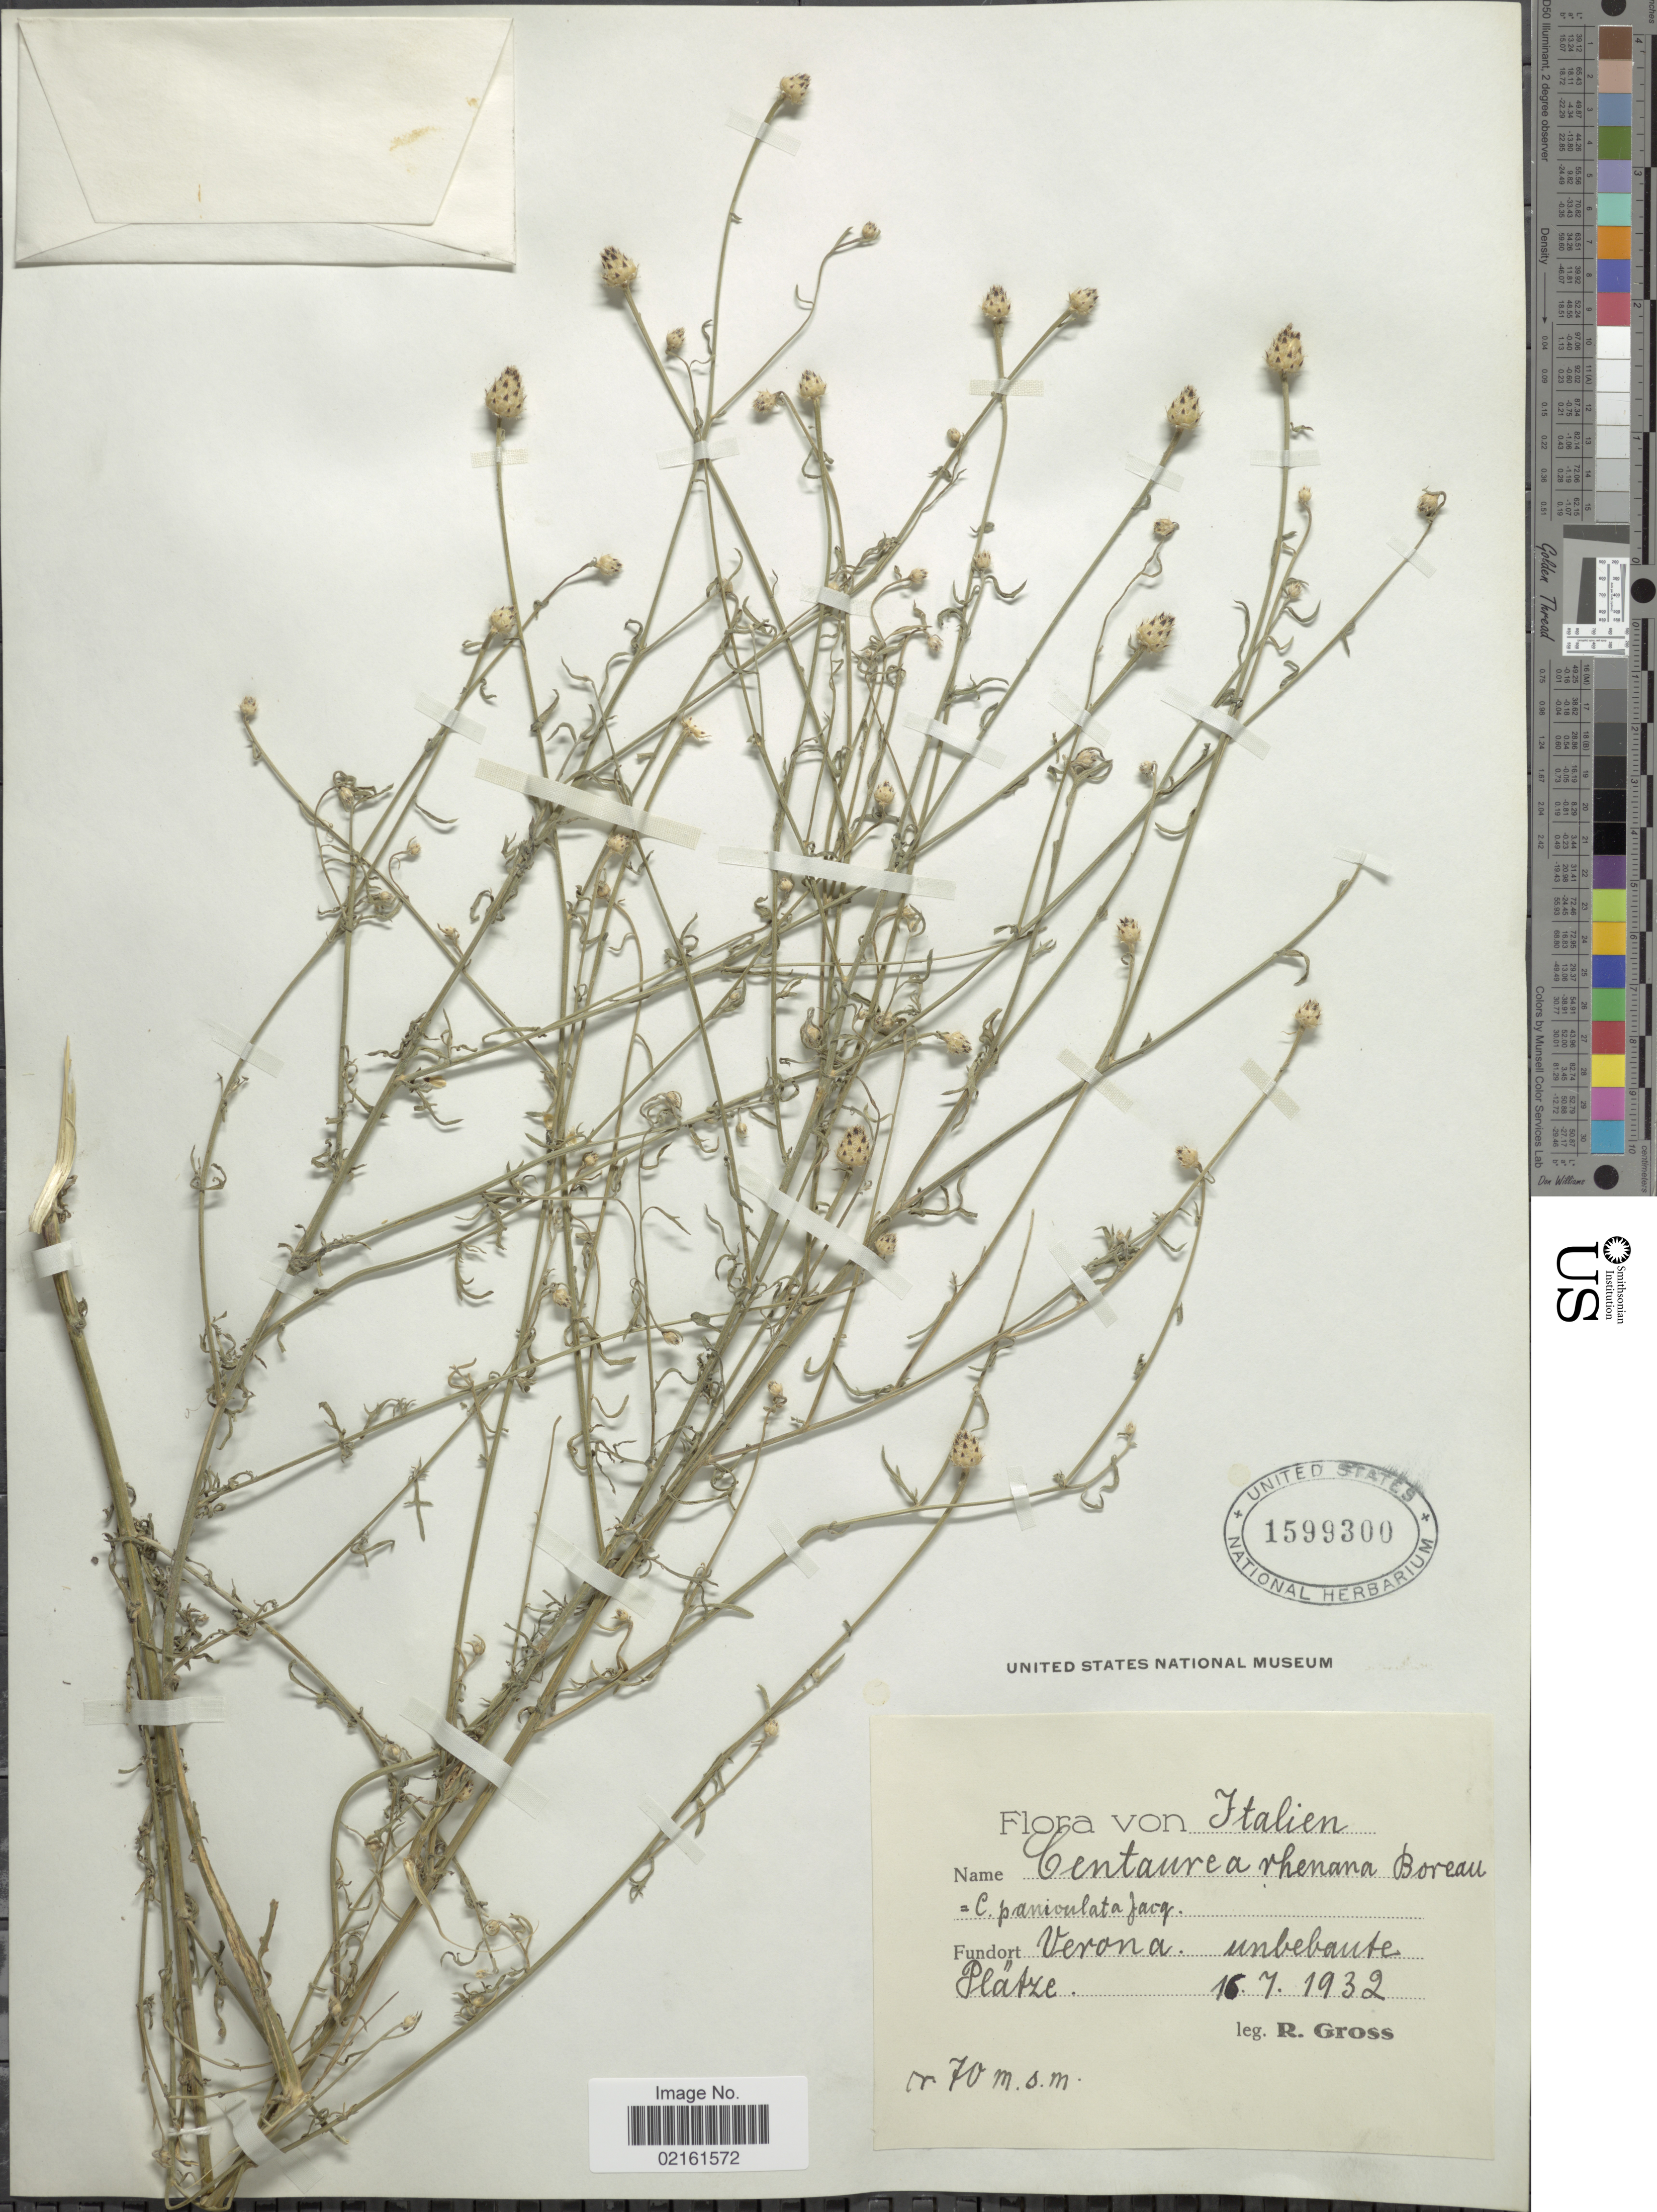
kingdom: Plantae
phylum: Tracheophyta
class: Magnoliopsida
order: Asterales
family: Asteraceae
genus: Centaurea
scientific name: Centaurea stoebe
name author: L.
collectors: R. Gross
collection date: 1932-07-16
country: Italy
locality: Verona. umbebaute [interpreted] Plätze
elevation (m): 70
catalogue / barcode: US 1599300